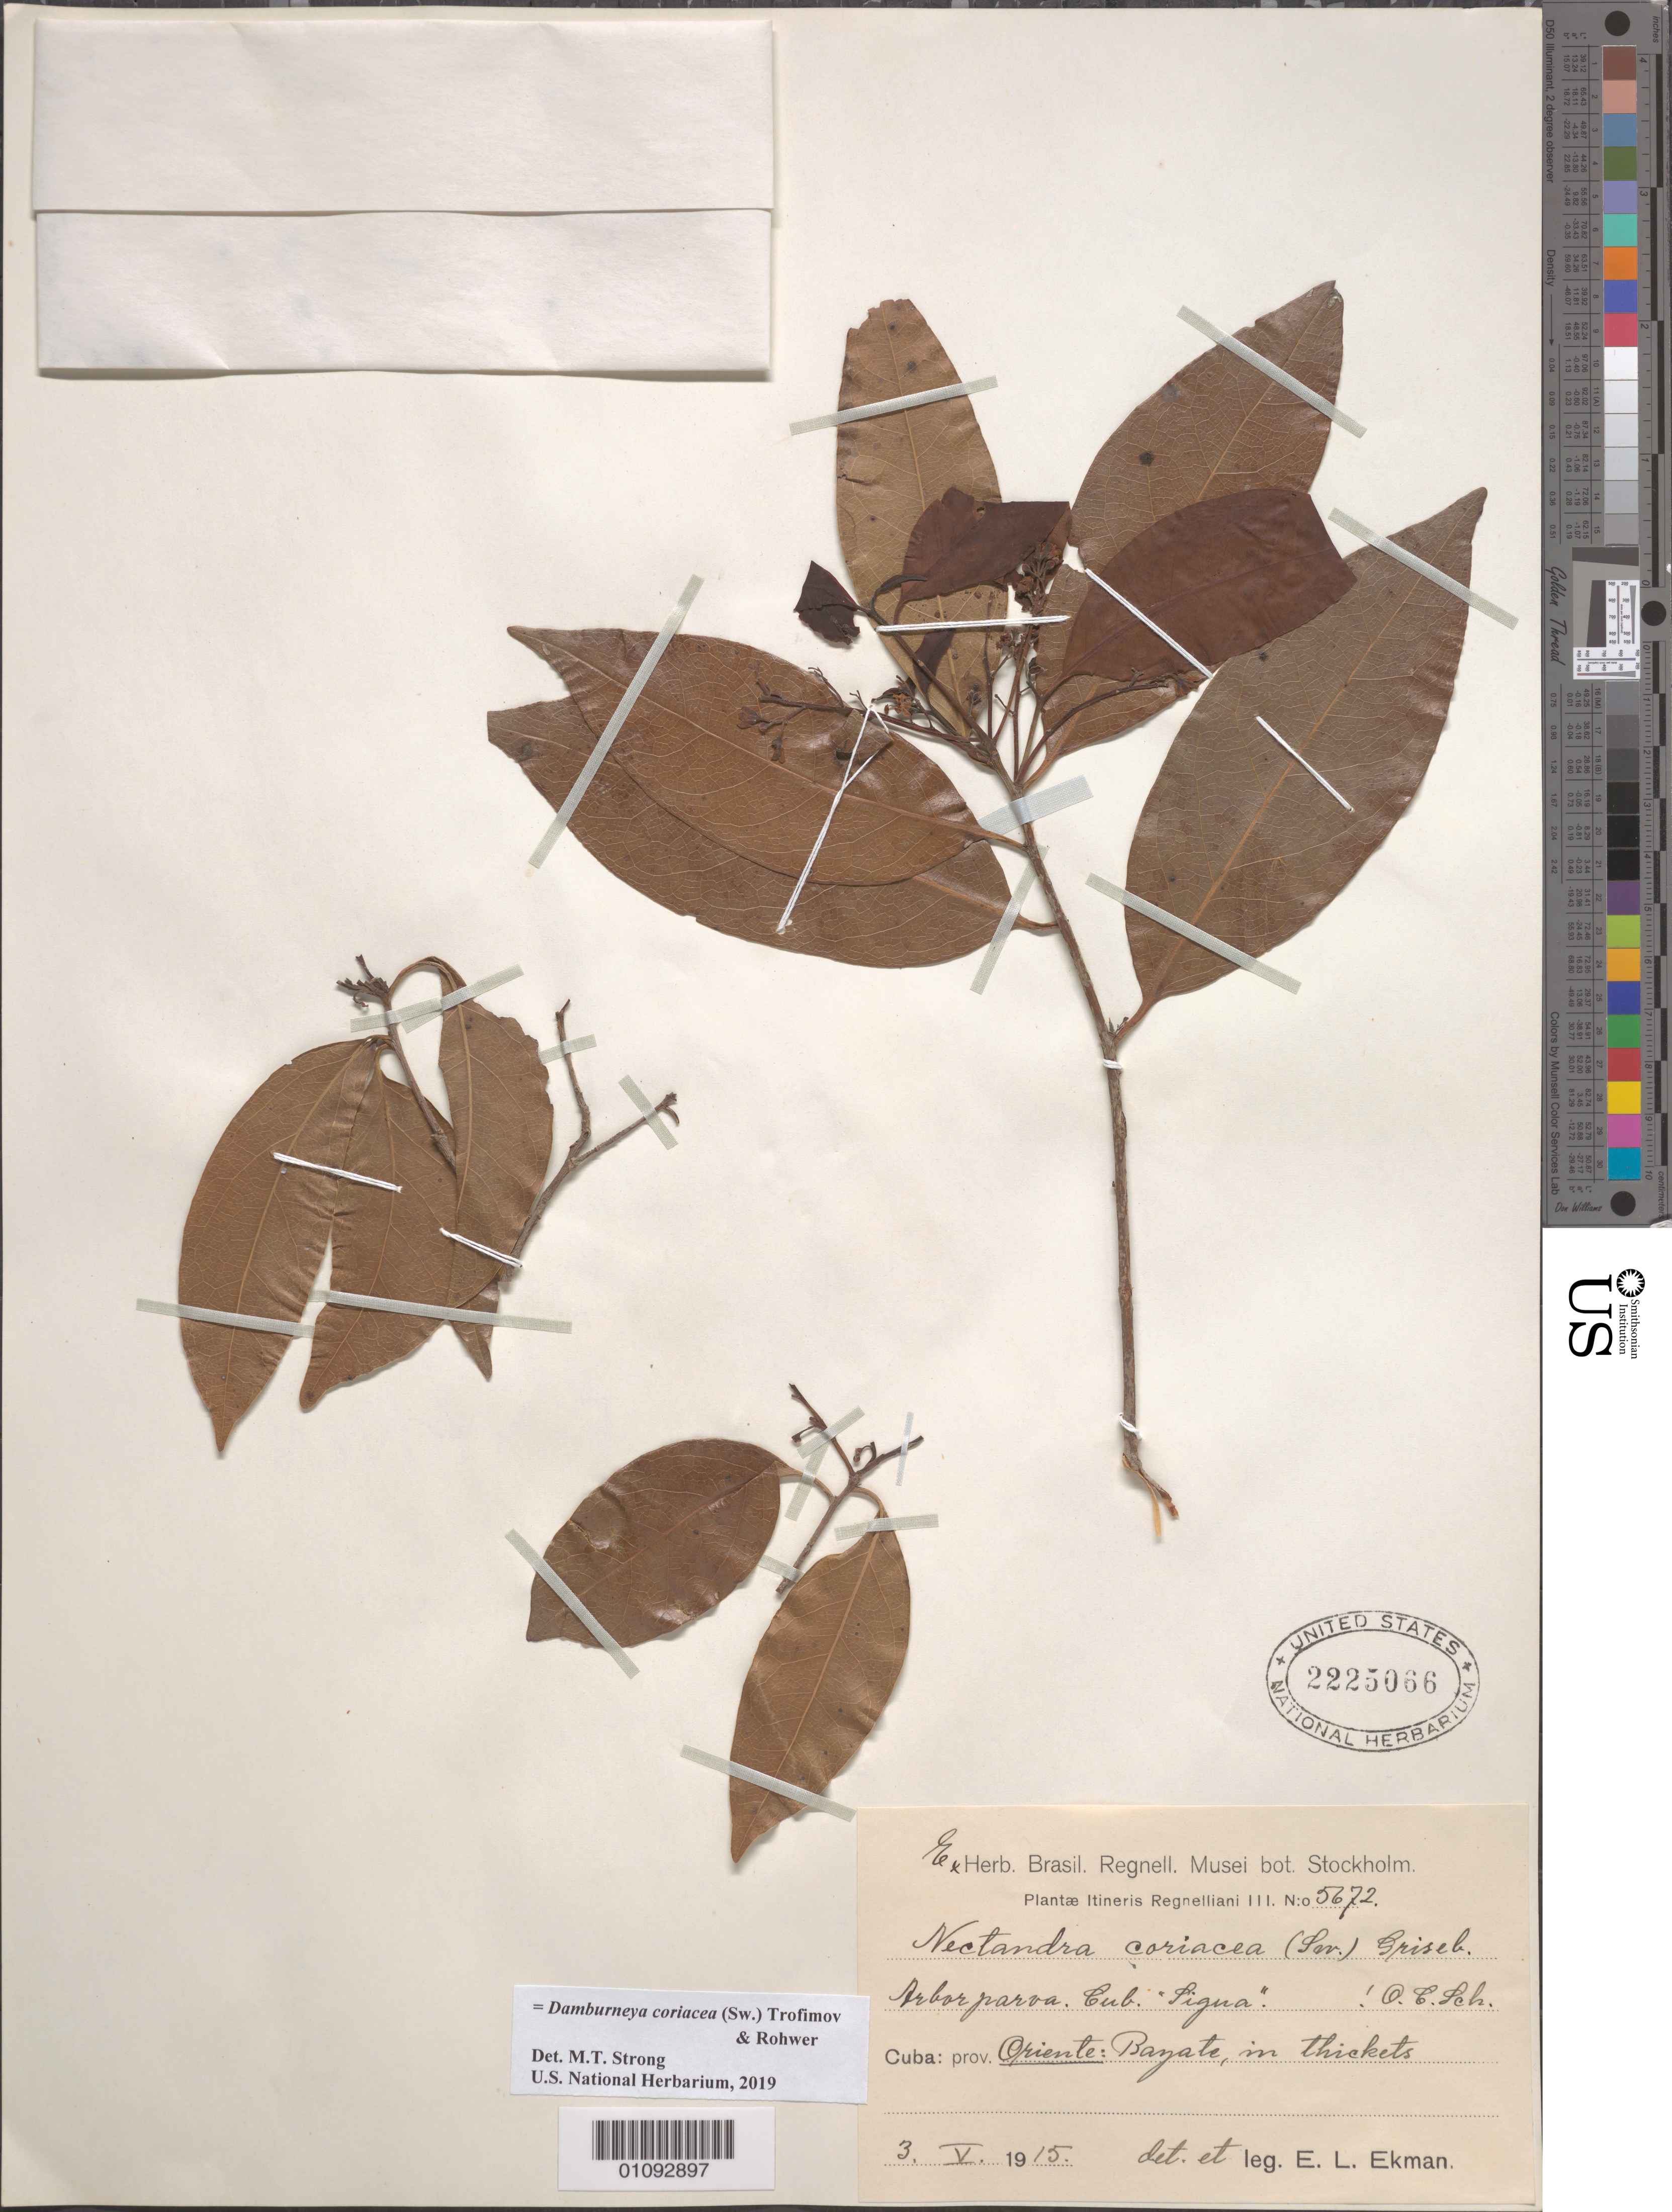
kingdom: Plantae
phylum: Tracheophyta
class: Magnoliopsida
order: Laurales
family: Lauraceae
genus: Damburneya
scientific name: Damburneya coriacea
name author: (Sw.) Trofimov & Rohwer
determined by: Strong, M. T., (US), Smithsonian Institution - National Museum of Natural History (UNITED STATES)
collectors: E. L. Ekman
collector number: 5672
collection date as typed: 03 May 1915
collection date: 1915-05-03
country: Cuba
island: Cuba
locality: Bazate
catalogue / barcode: US 2225066